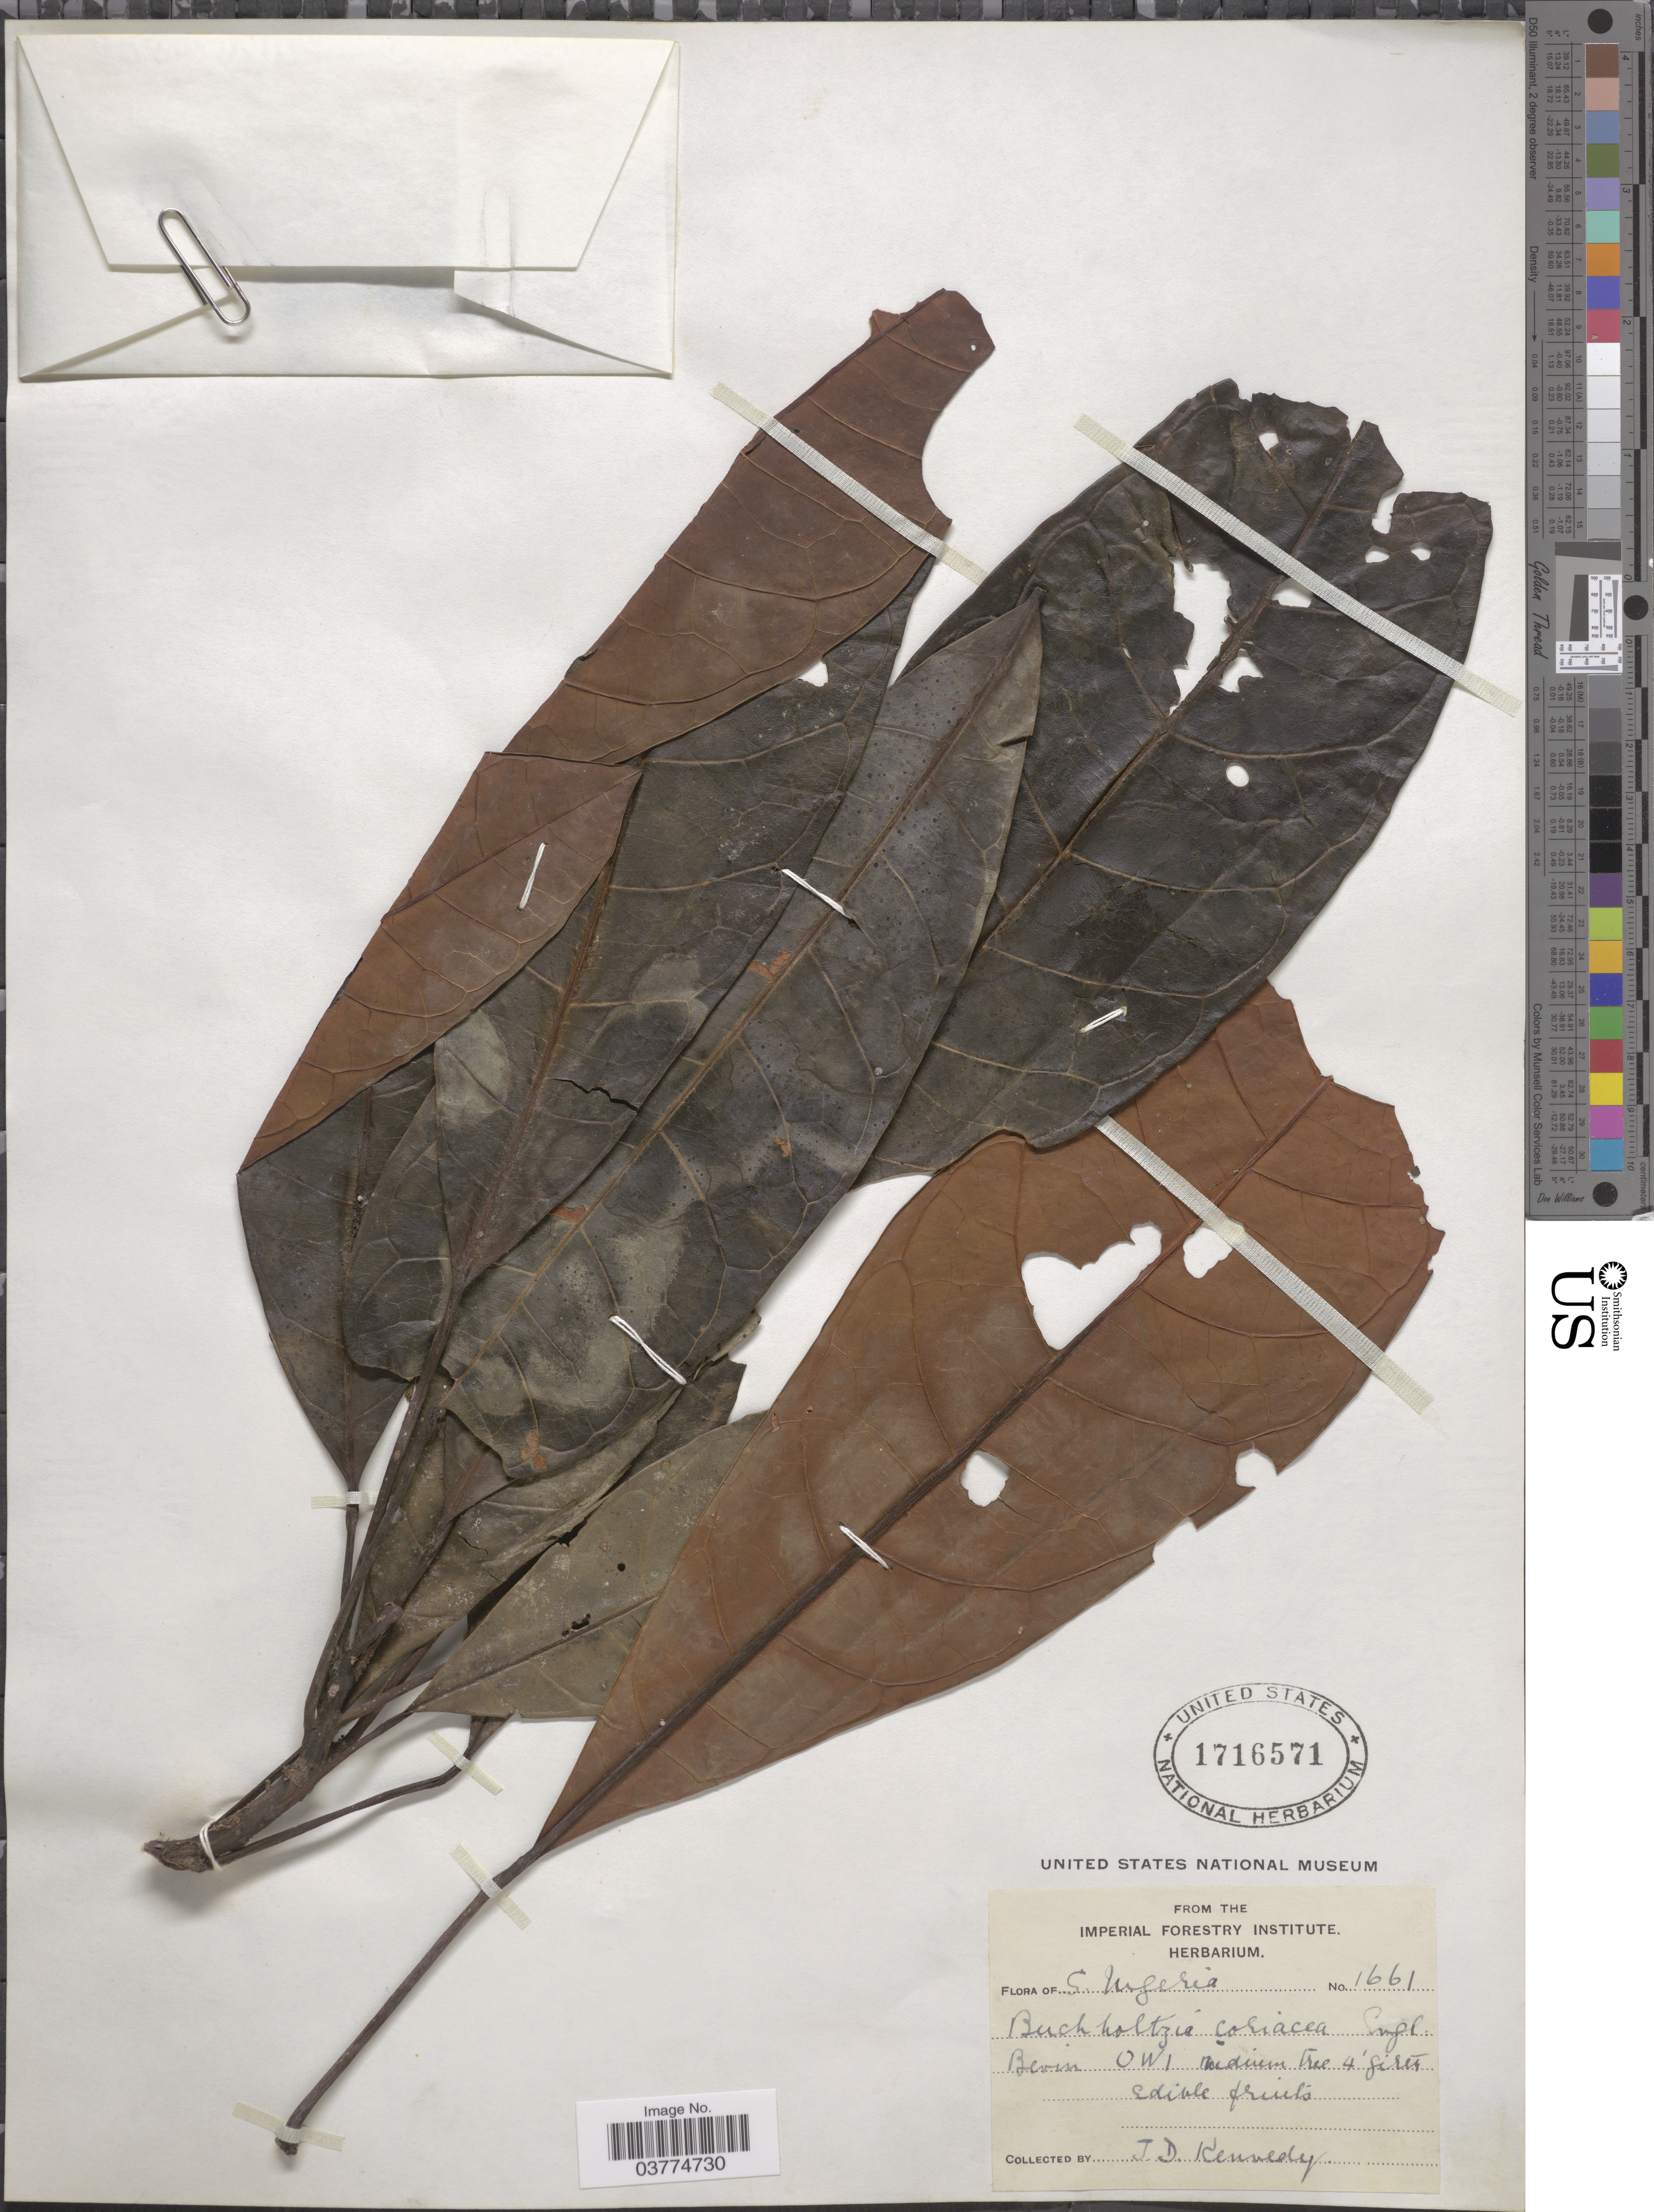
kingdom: Plantae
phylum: Tracheophyta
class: Magnoliopsida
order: Brassicales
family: Capparaceae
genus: Buchholzia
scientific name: Buchholzia coriacea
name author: Engl.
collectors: J. D. Kennedy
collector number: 1661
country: Nigeria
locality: S. Nigeria.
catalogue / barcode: US 1716571